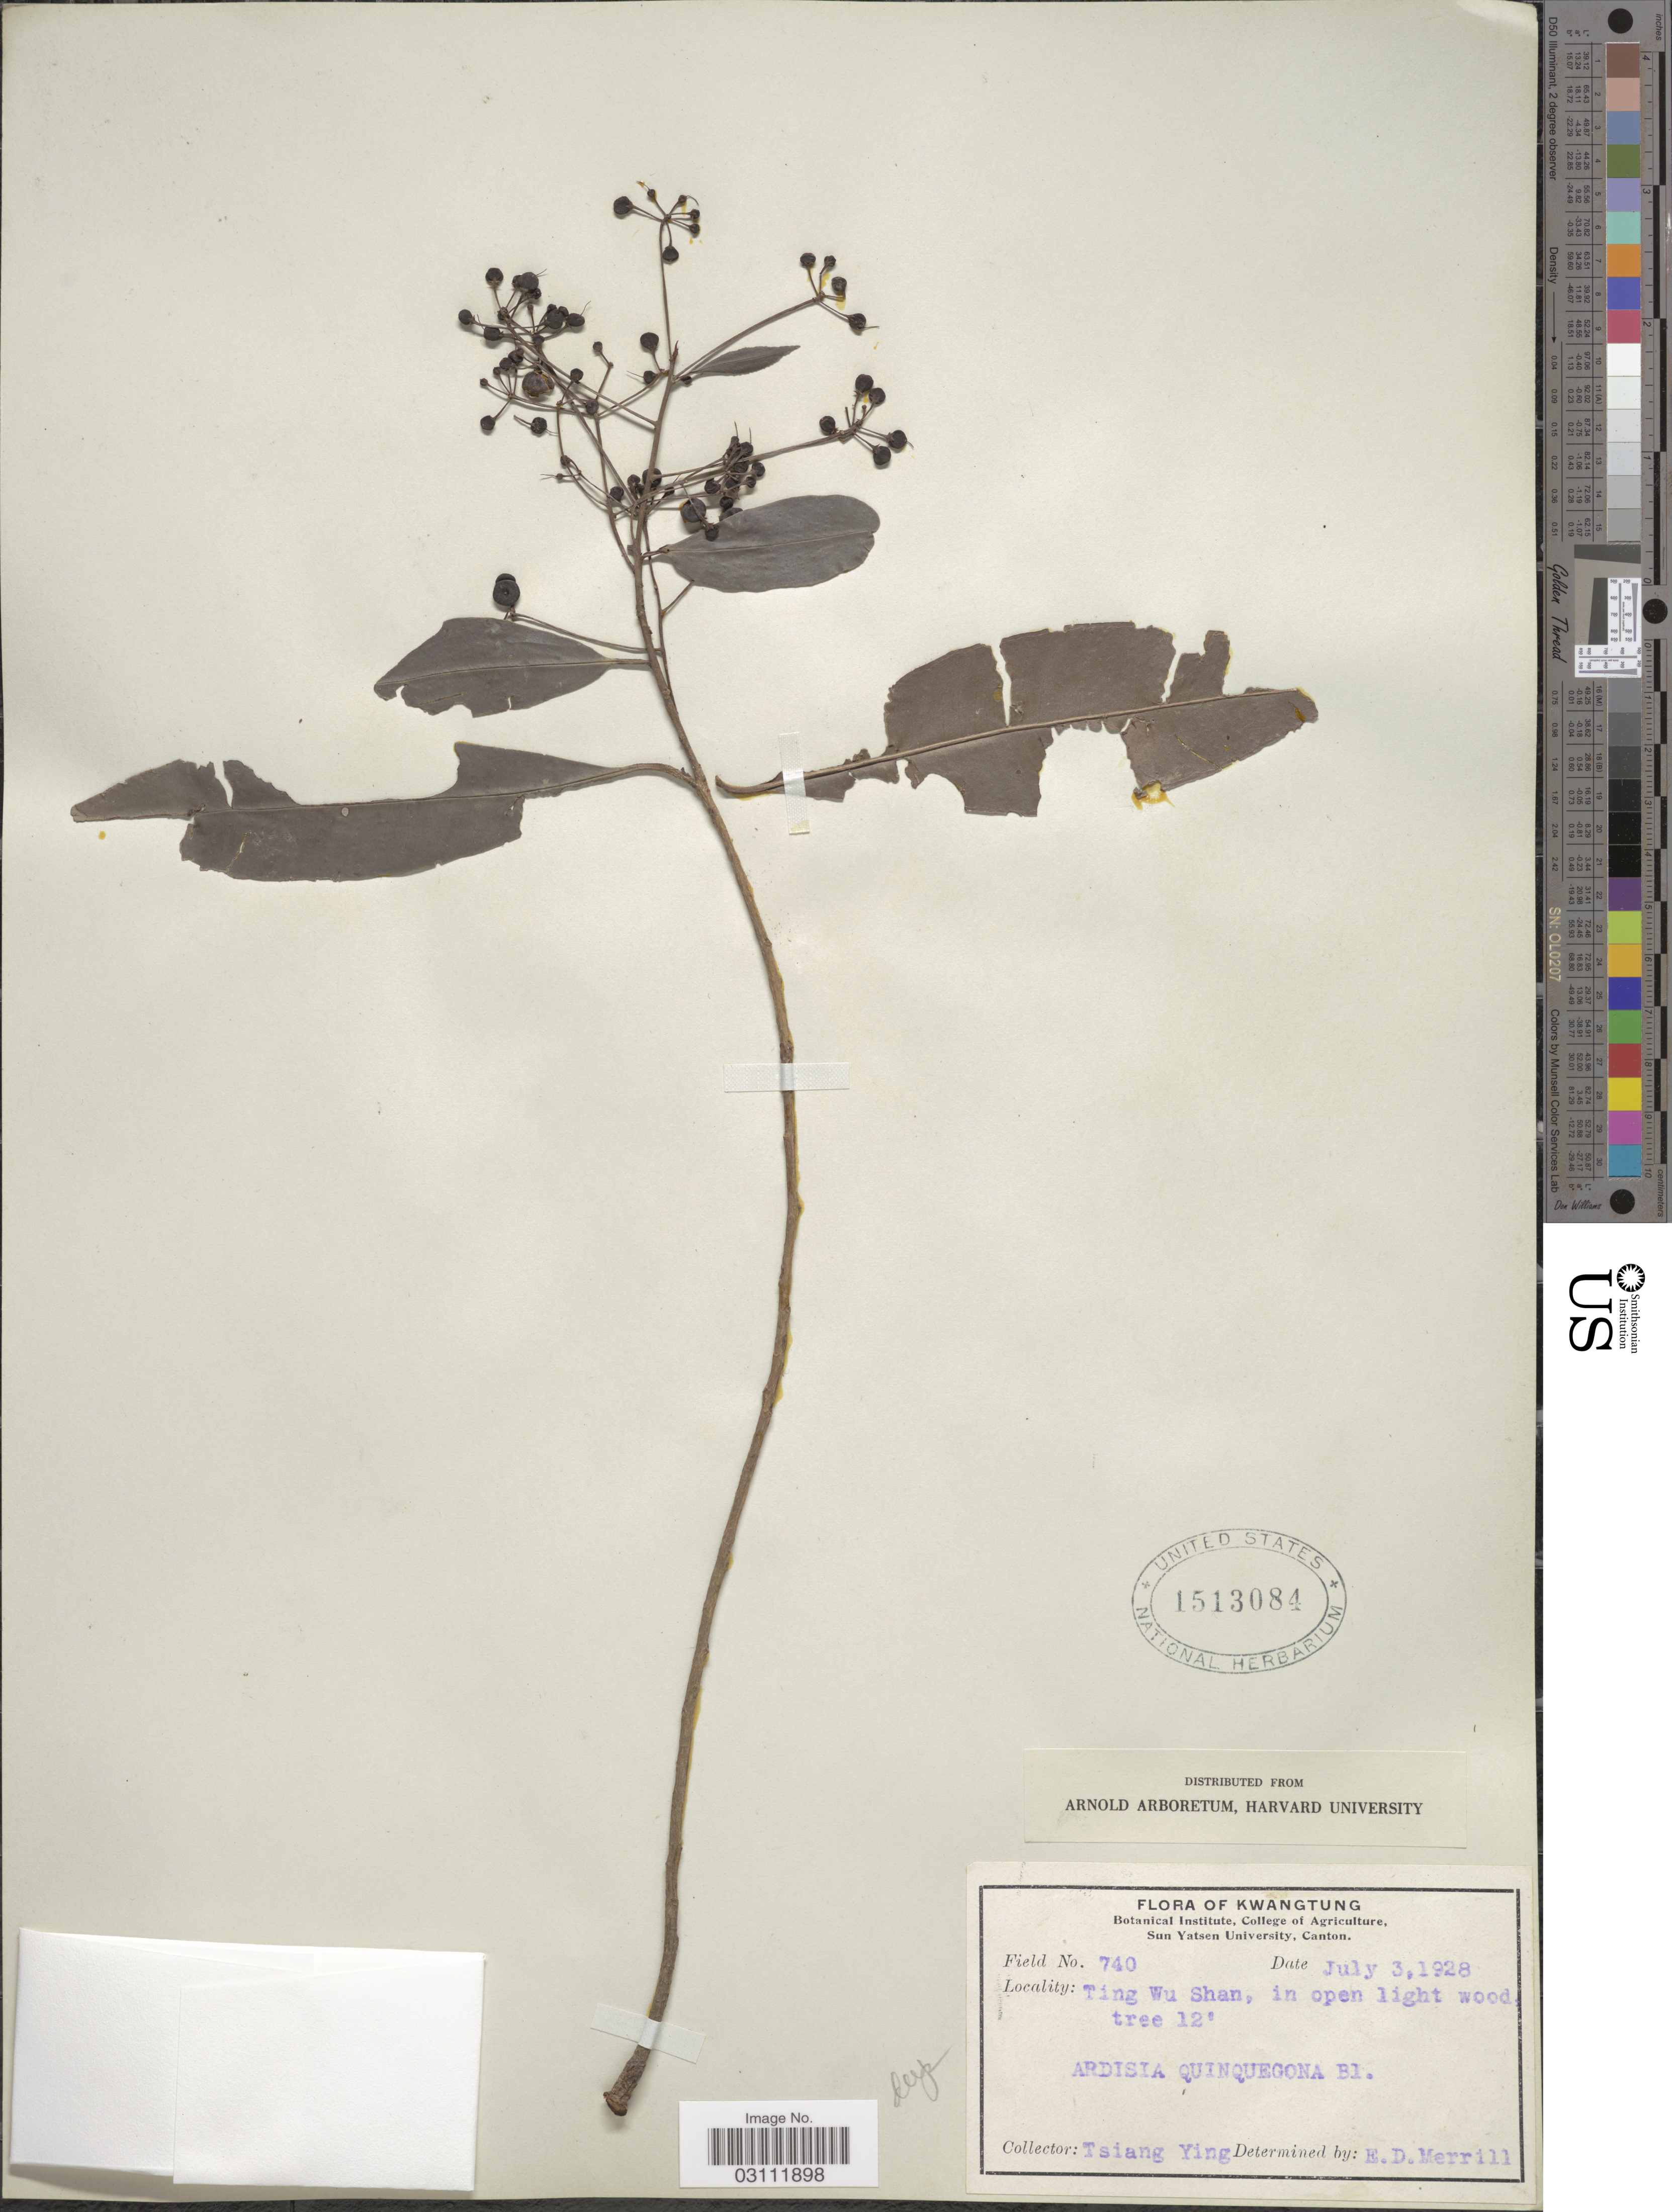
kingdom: Plantae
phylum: Tracheophyta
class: Magnoliopsida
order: Ericales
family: Primulaceae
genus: Ardisia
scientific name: Ardisia quinquegona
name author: Blume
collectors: T. Ying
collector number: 740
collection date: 1928-07-03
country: China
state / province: Guangdong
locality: Kwangtung. Ting Wu Shan.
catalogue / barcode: US 1513084